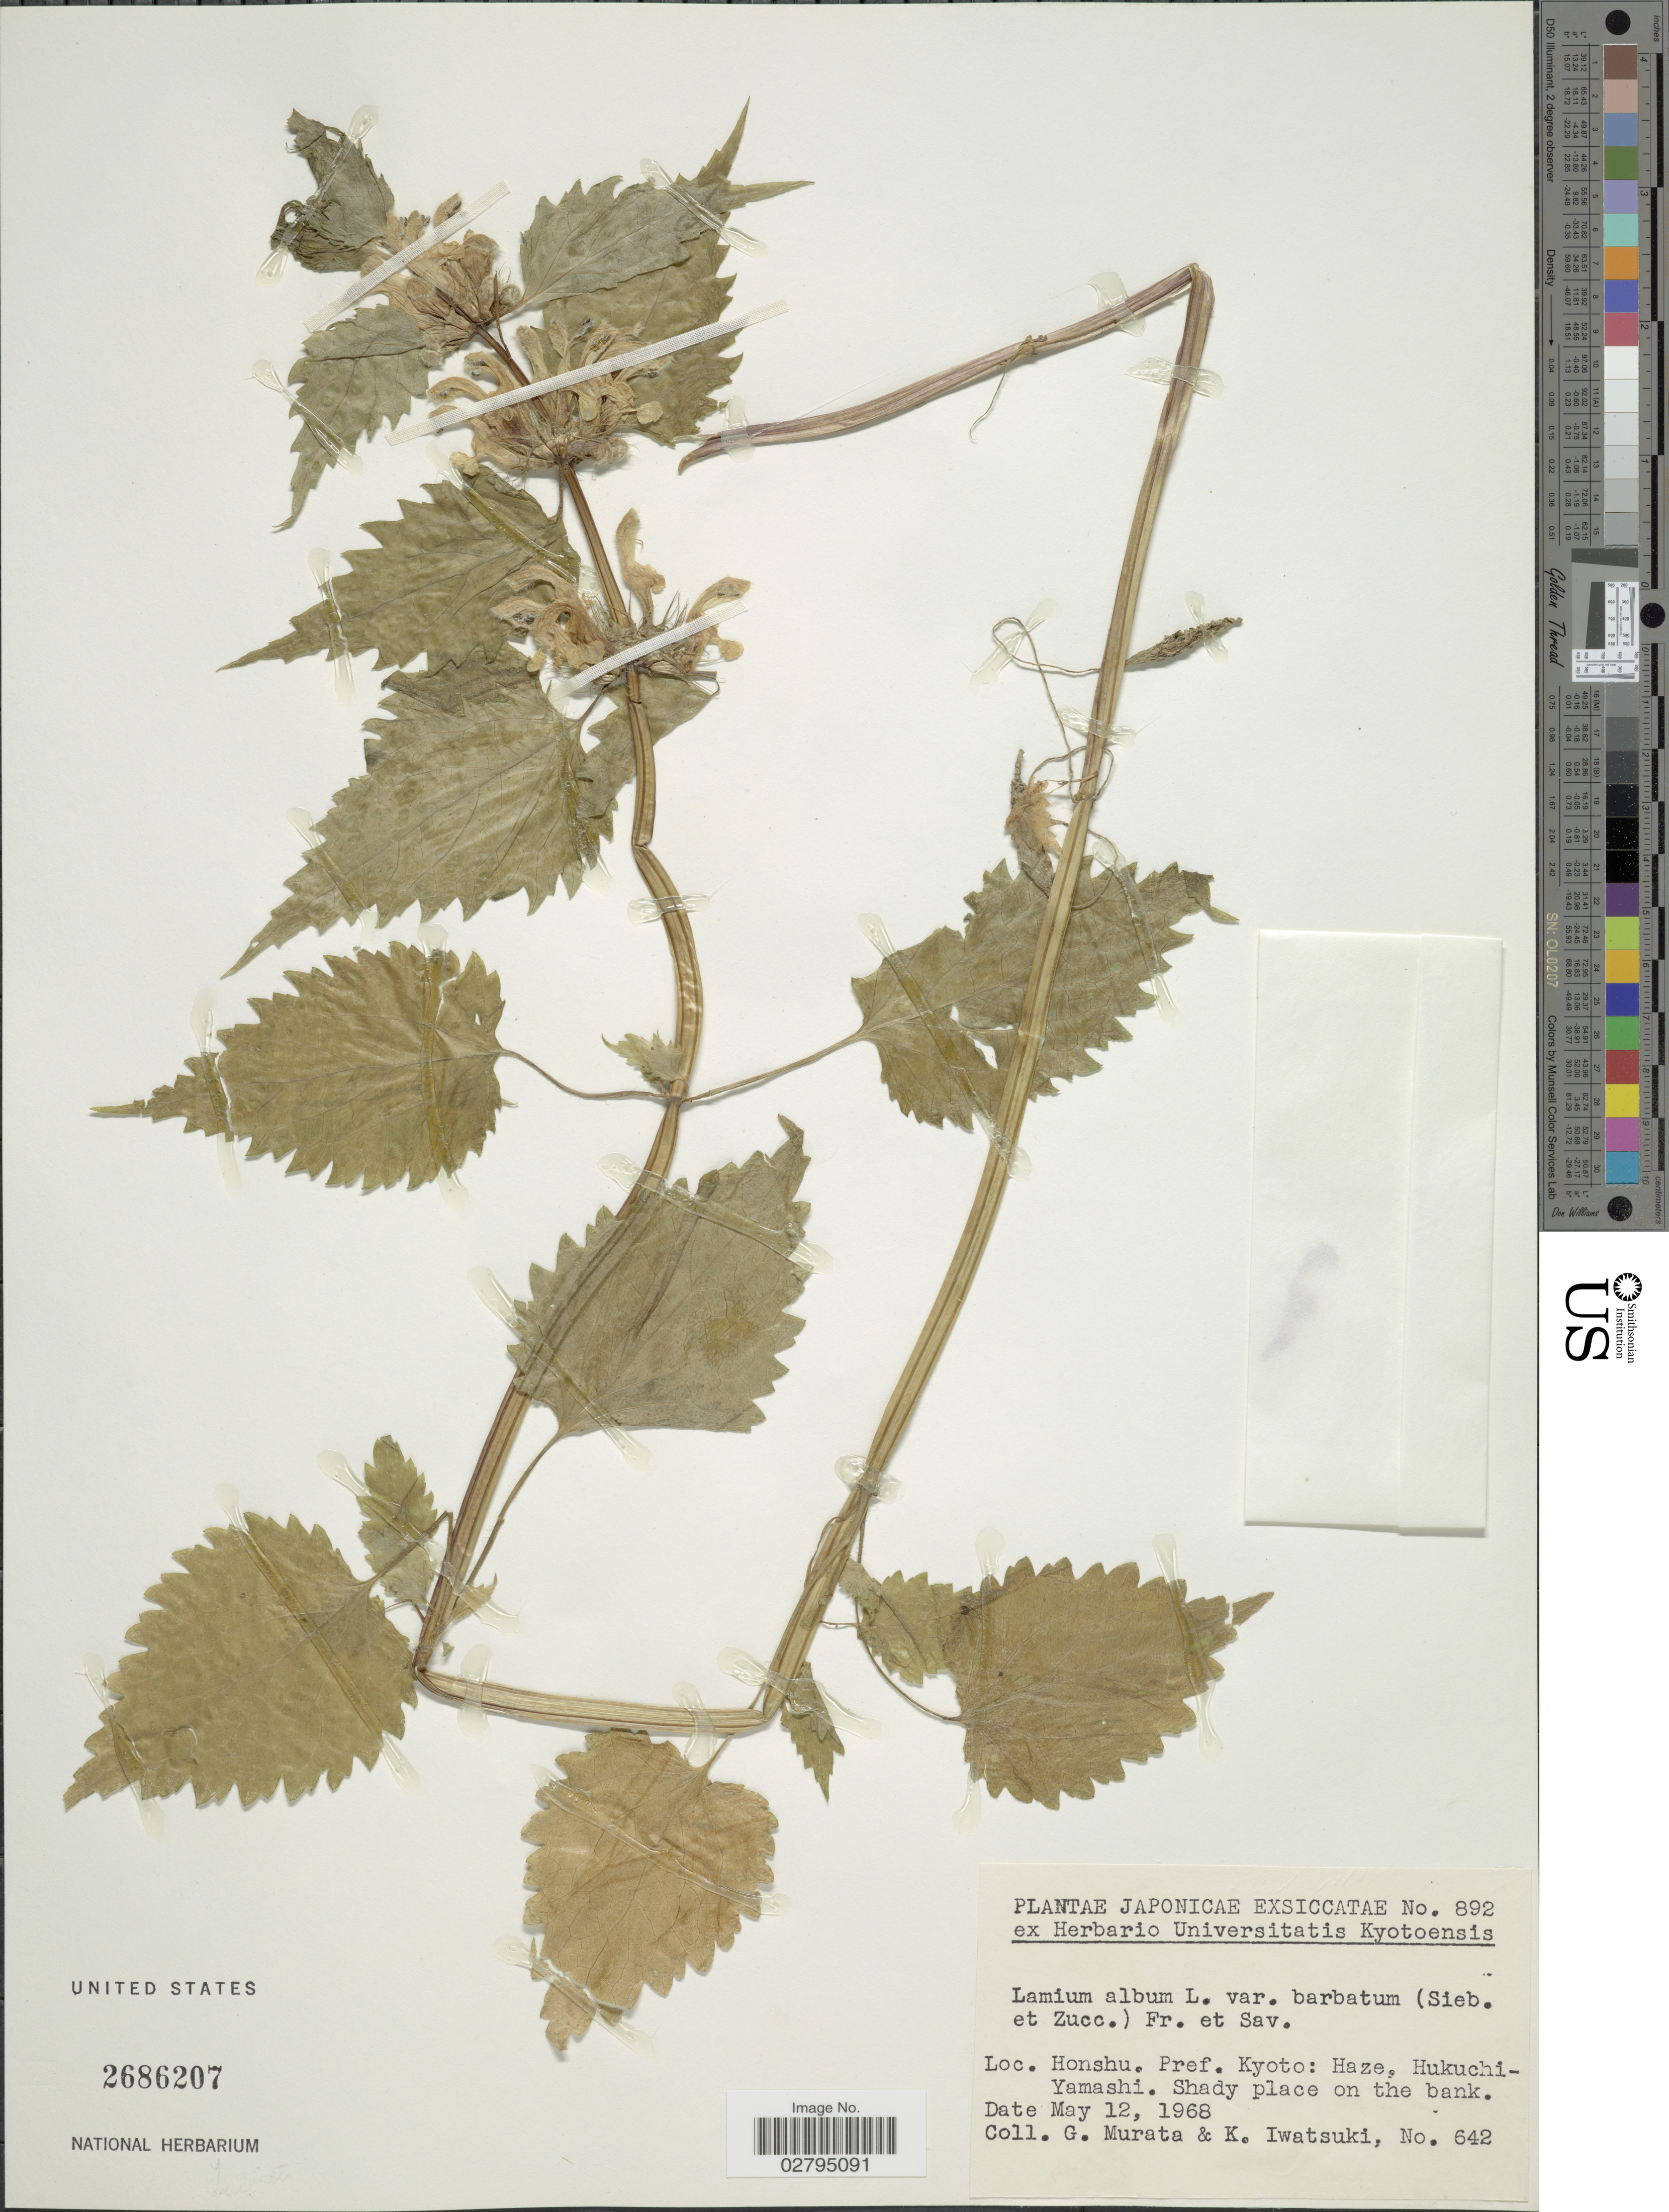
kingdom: Plantae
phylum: Tracheophyta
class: Magnoliopsida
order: Lamiales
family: Lamiaceae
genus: Lamium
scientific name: Lamium album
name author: L.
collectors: G. Murata & K. Iwatsuki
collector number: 642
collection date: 1968-05-12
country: Japan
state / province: Kyoto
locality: Honshu. Pref. Kyoto: Haze, Hukuchi-Yamashi.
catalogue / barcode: US 2686207